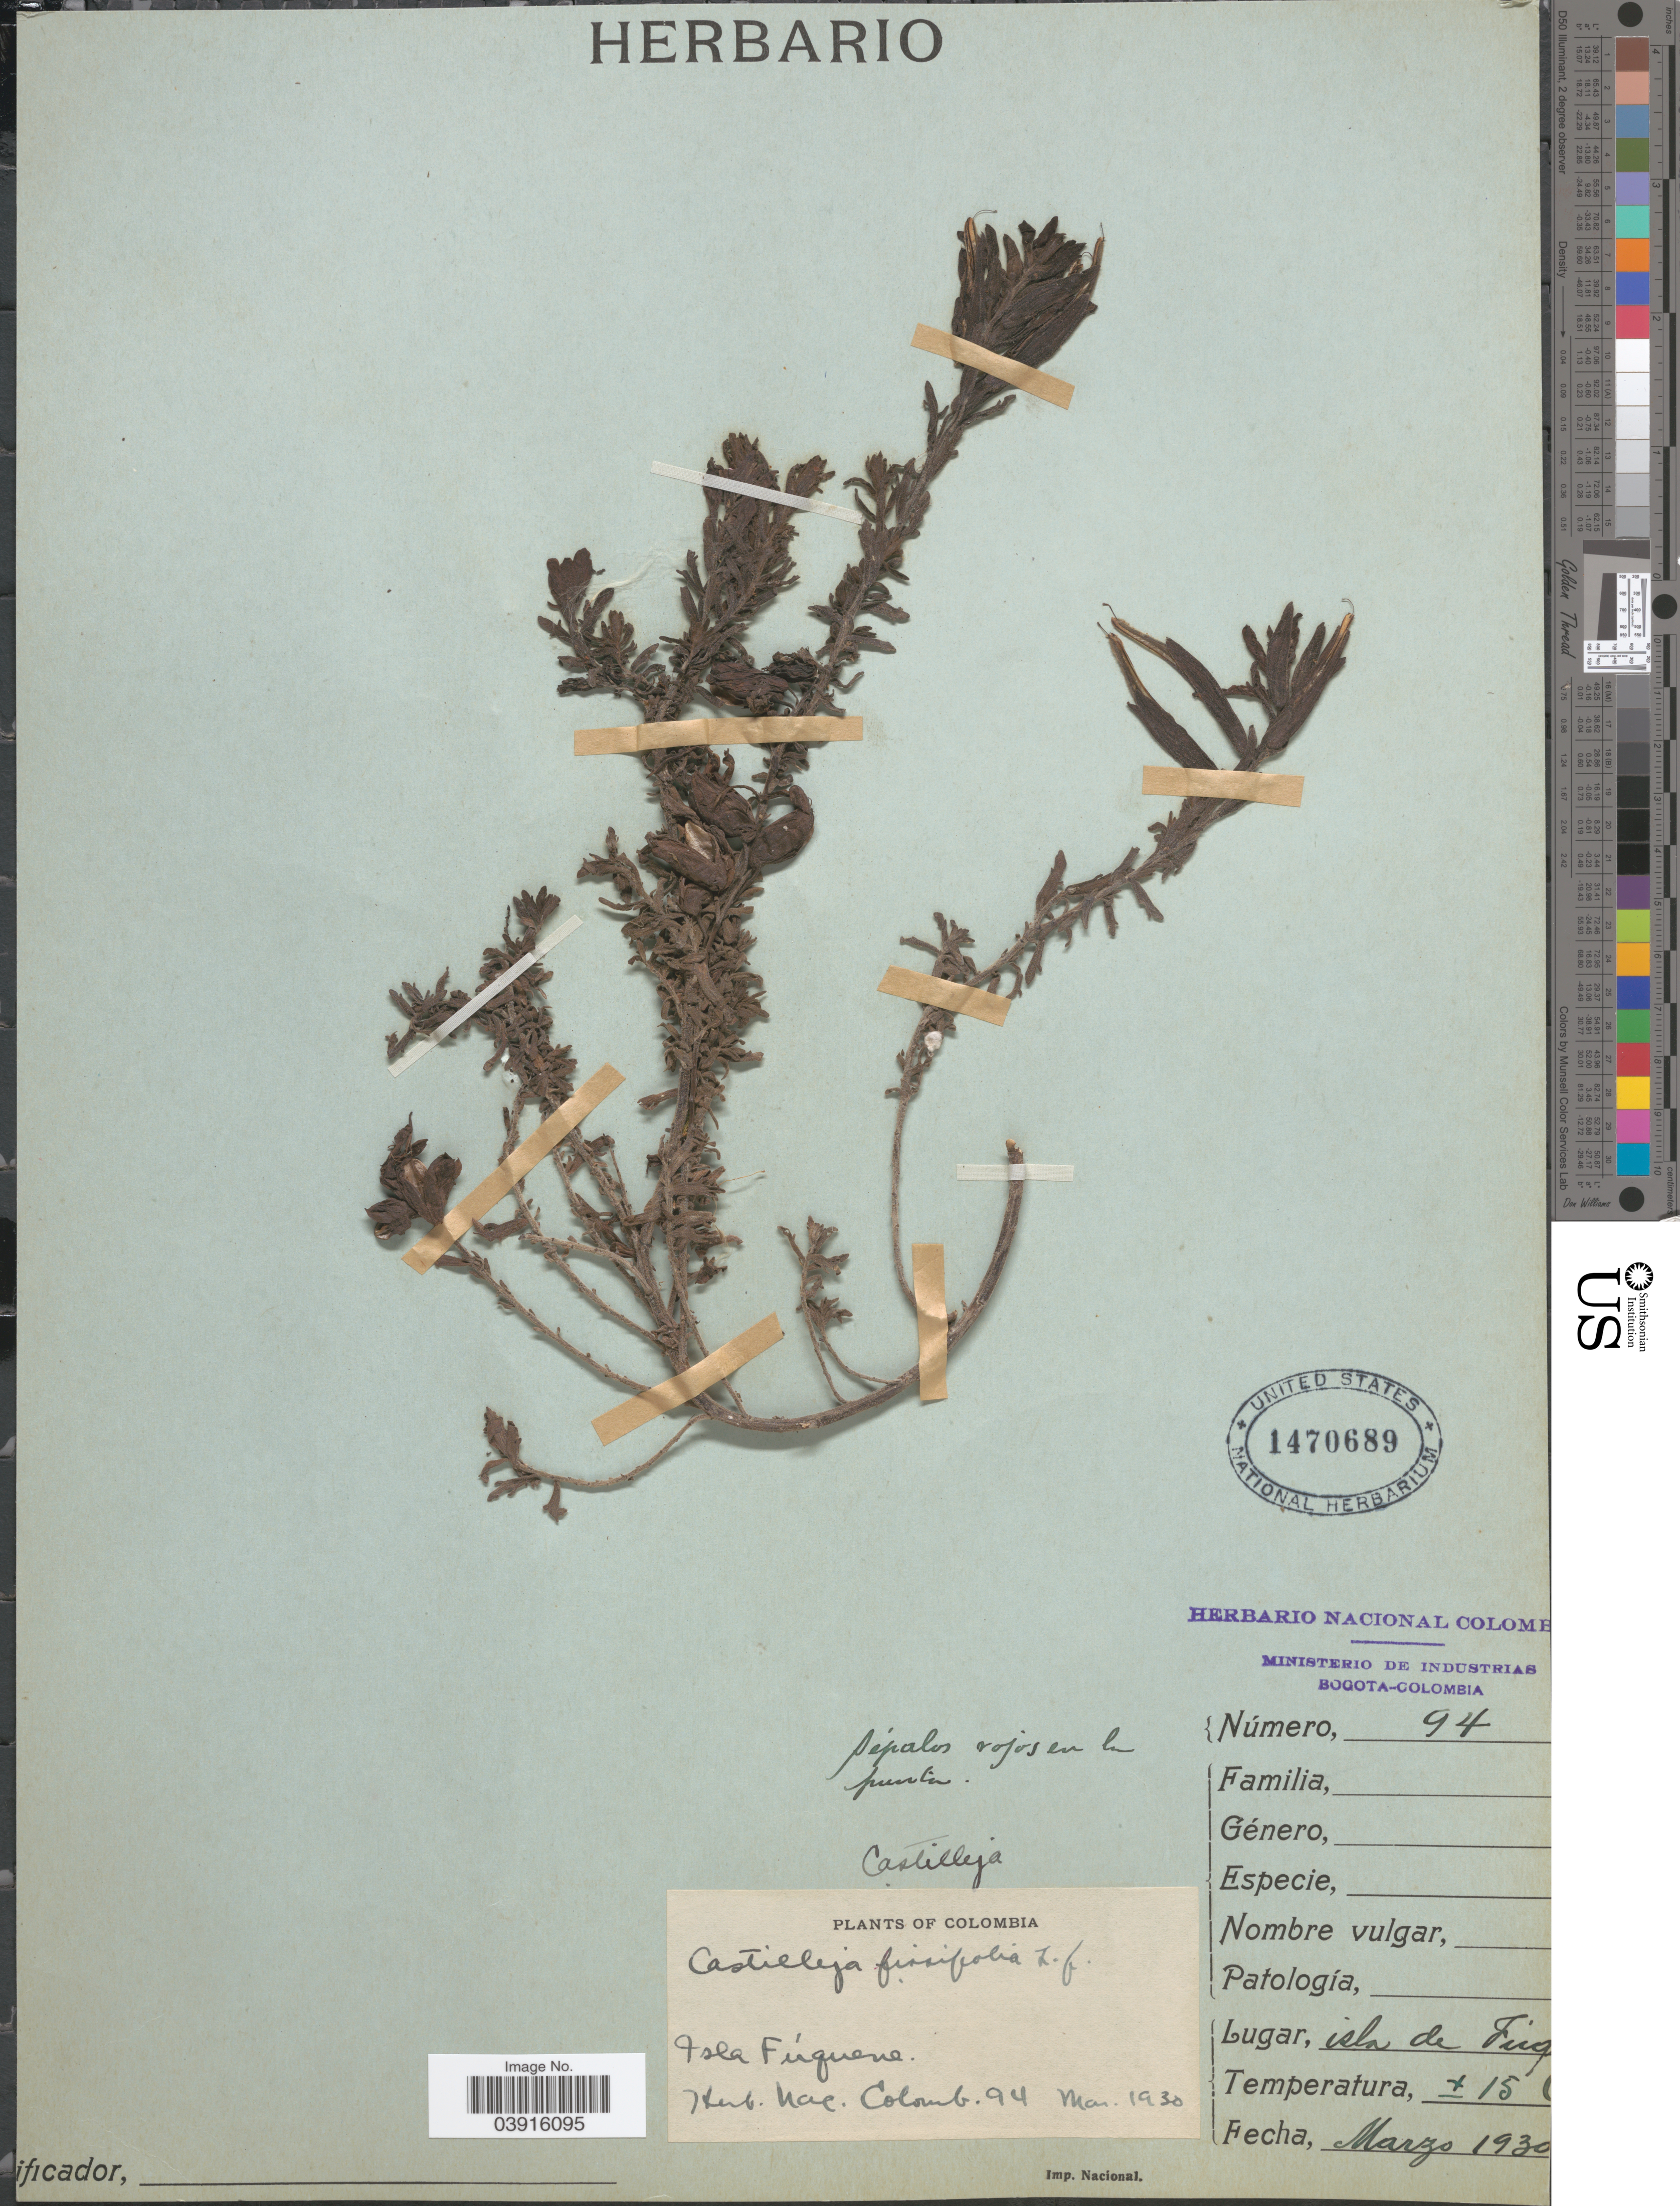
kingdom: Plantae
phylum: Tracheophyta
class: Magnoliopsida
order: Lamiales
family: Orobanchaceae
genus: Castilleja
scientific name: Castilleja fissifolia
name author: L. f.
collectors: ex herb. Nac. Colomb.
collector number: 94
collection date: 1930-03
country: Colombia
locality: Isla Fúquene.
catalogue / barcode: US 1470689